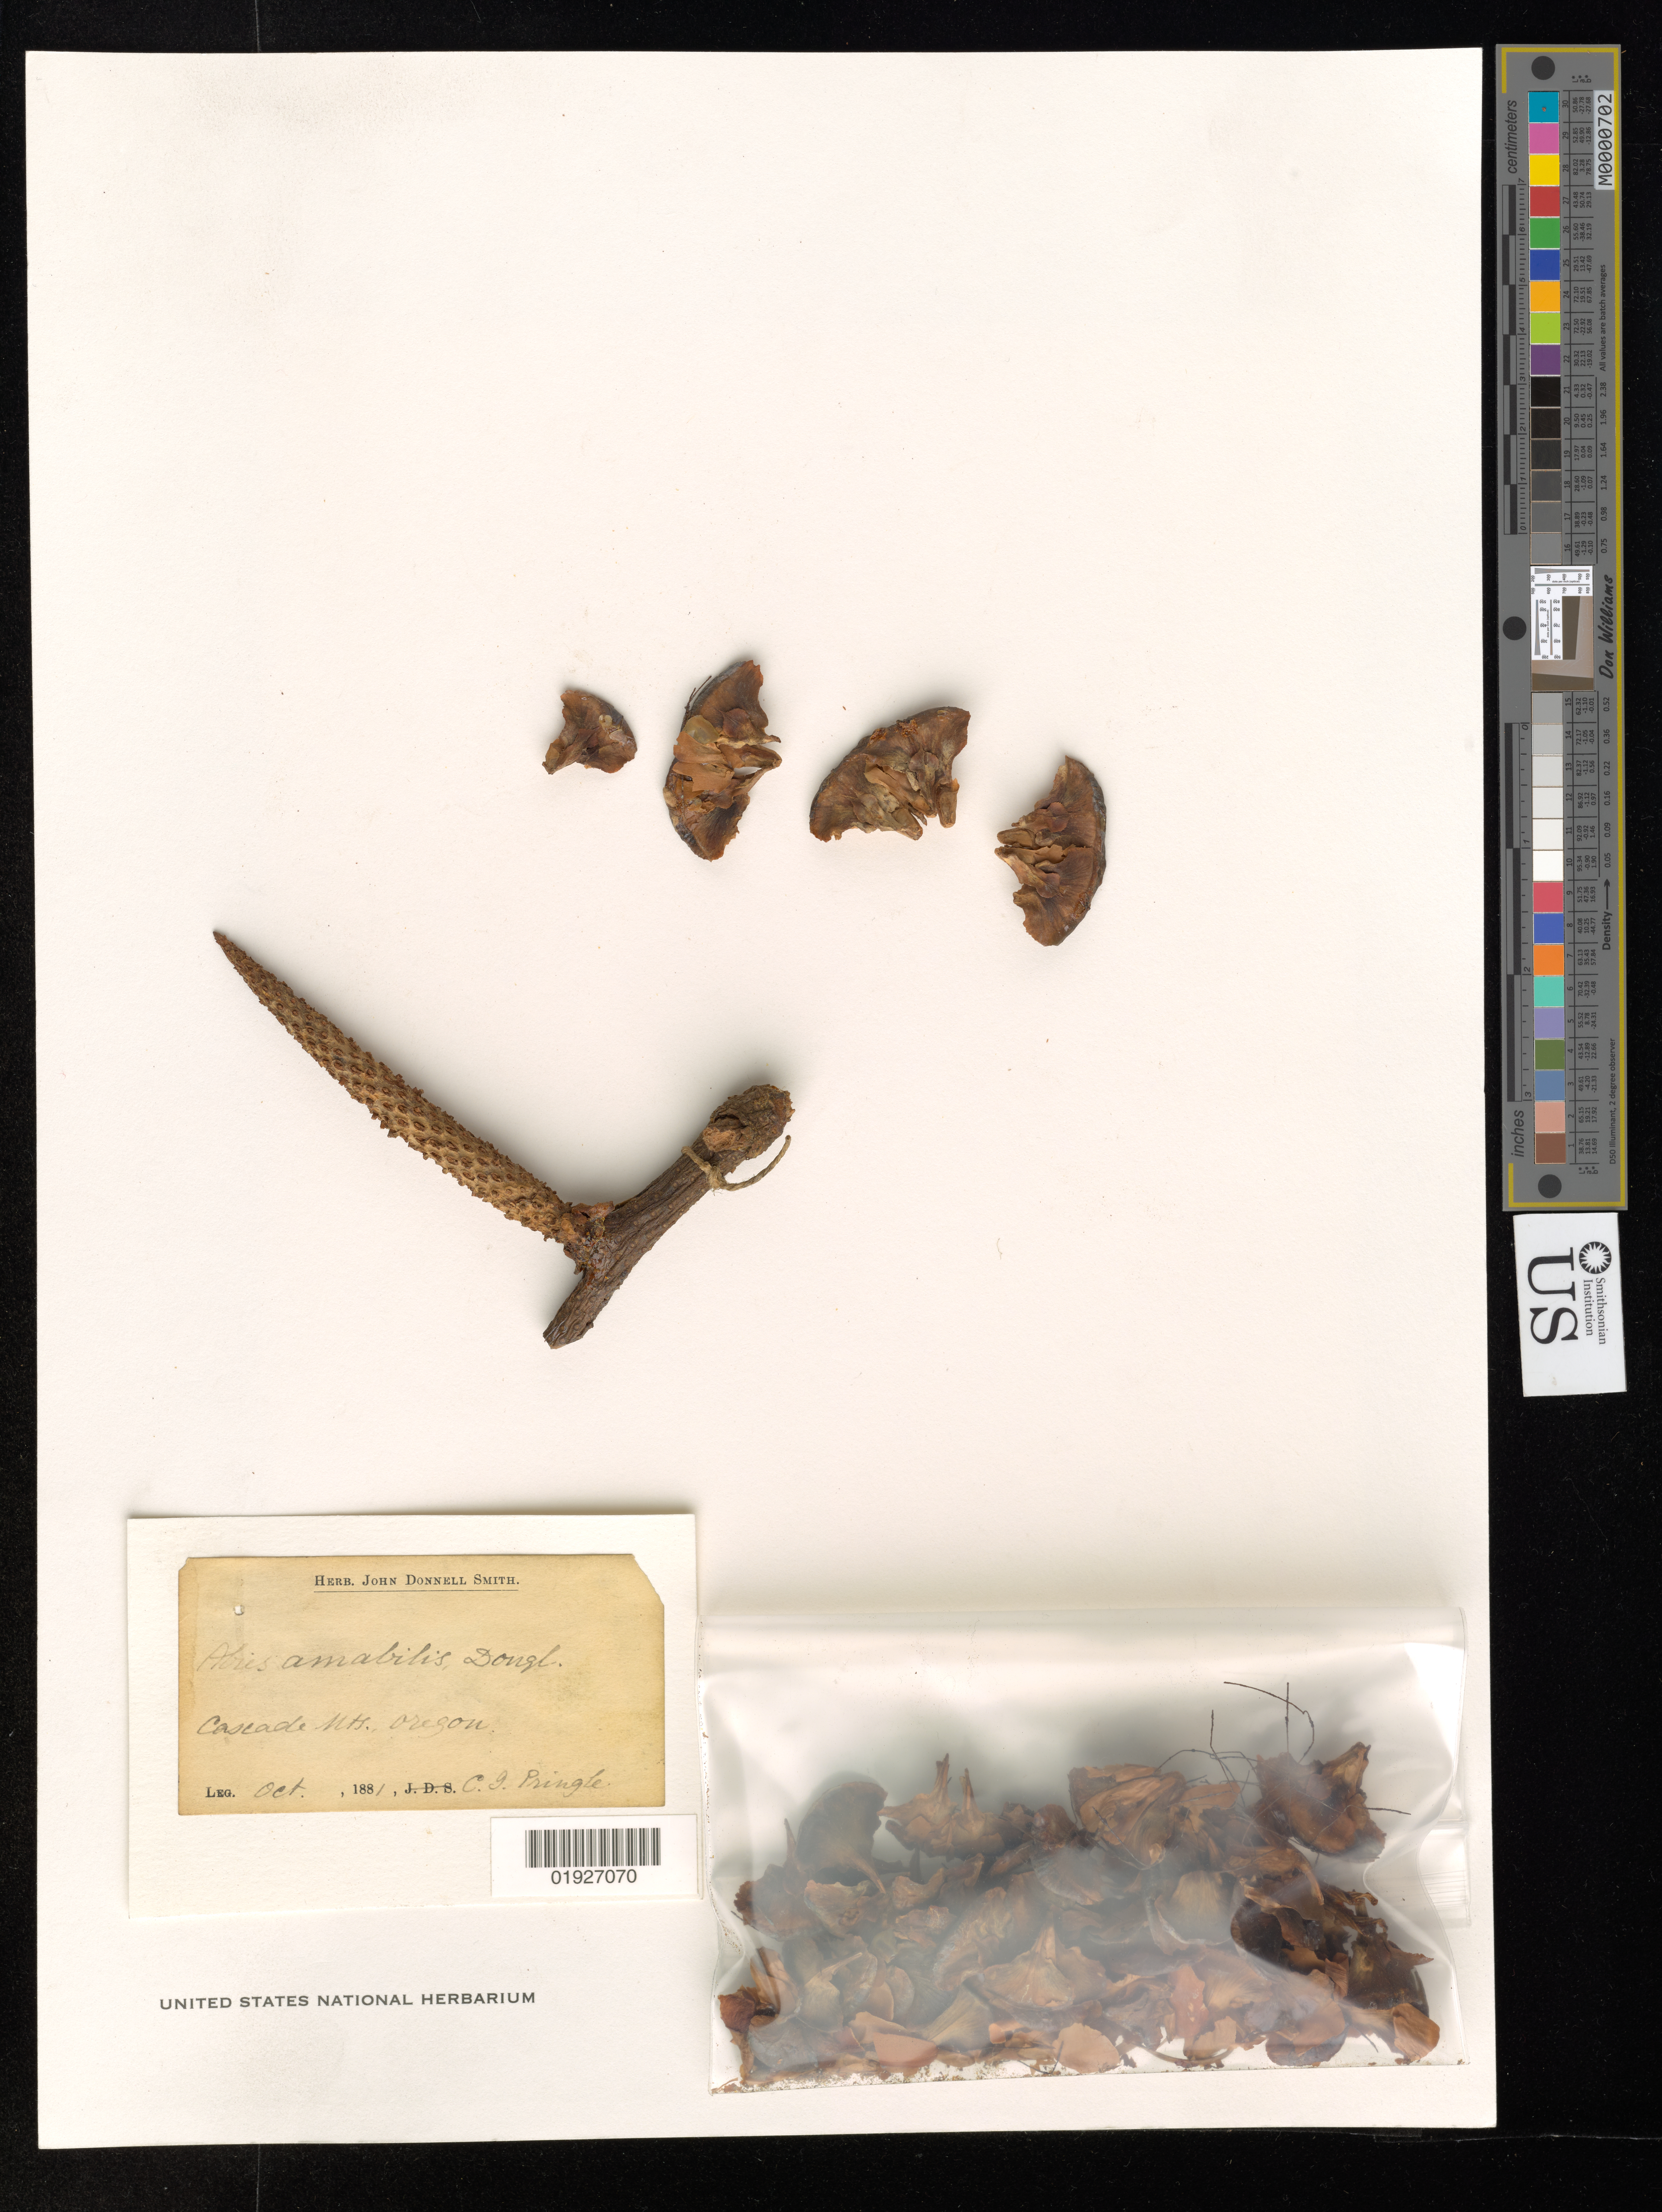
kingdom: Plantae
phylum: Tracheophyta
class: Pinopsida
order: Pinales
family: Pinaceae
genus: Abies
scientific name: Abies amabilis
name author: Douglas ex J. Forbes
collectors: C. G. Pringle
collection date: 1881-10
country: United States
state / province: Oregon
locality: Cascade Mts.